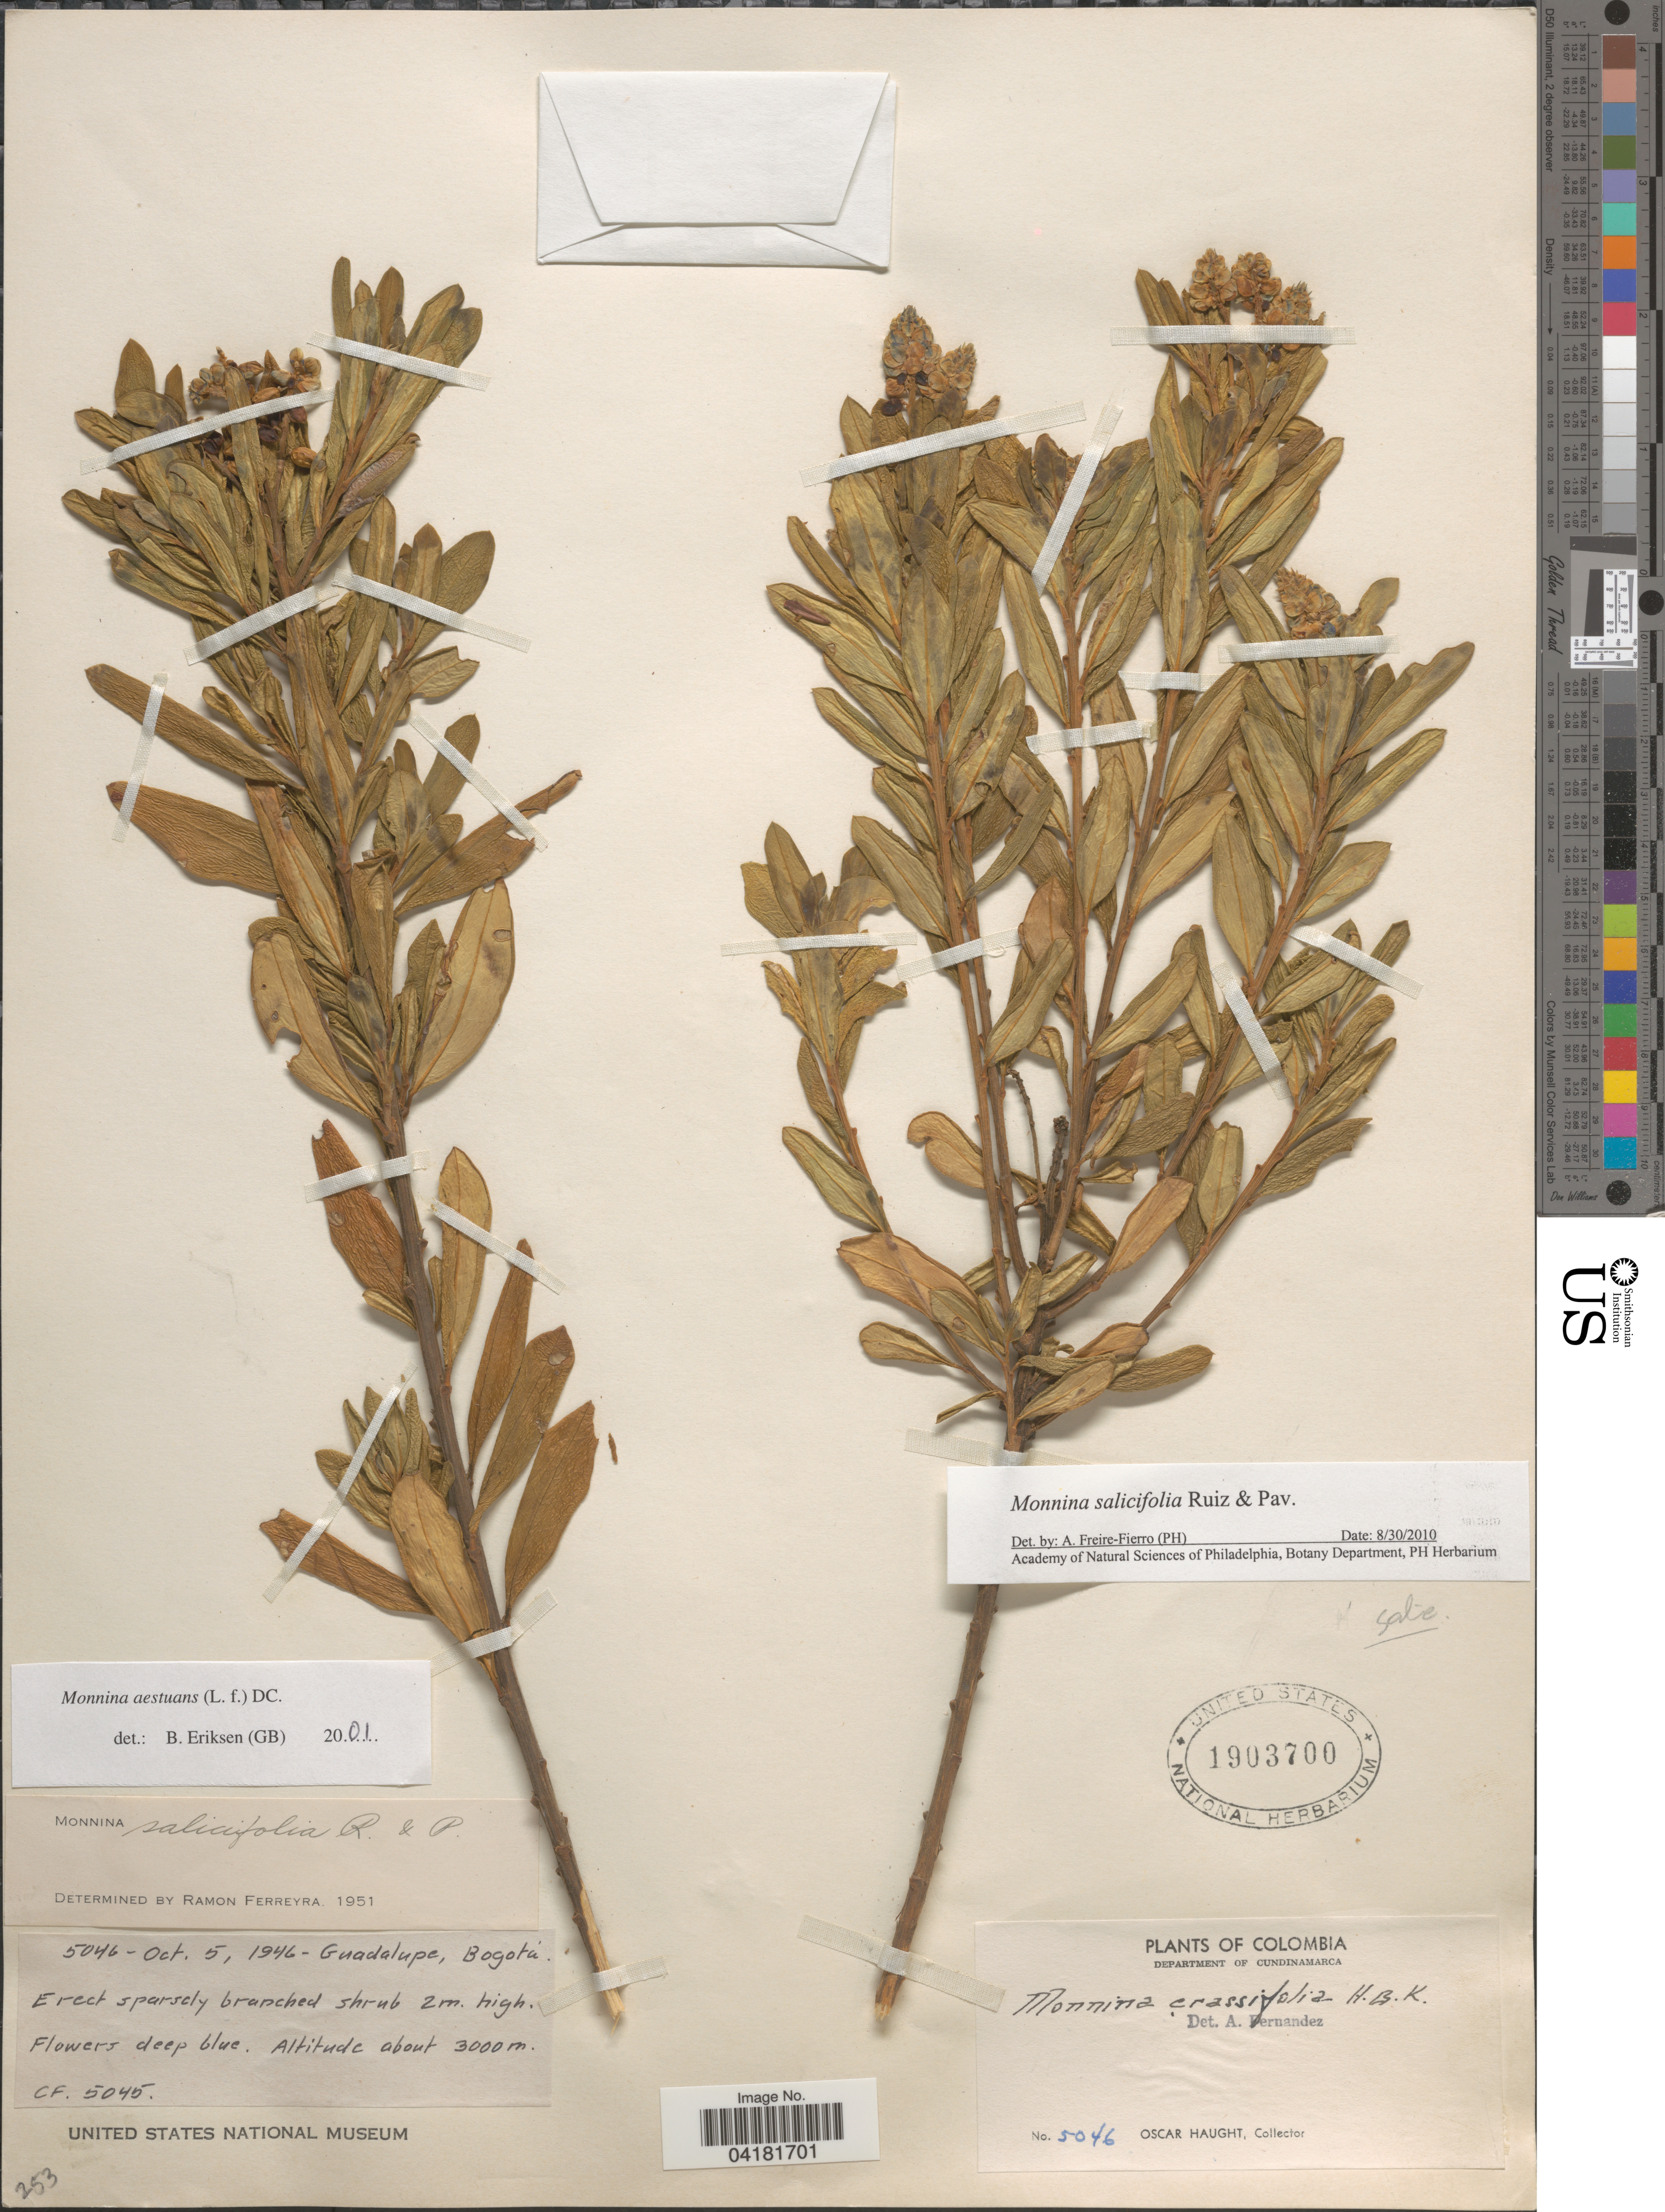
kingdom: Plantae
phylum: Tracheophyta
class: Magnoliopsida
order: Fabales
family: Polygalaceae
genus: Monnina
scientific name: Monnina salicifolia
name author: Ruiz & Pav.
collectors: O. L. Haught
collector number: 5046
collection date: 1946-10-05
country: Colombia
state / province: Cundinamarca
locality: Department of Cundinamarca. Guadalupe, Bogota.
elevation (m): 5045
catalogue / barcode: US 1903700